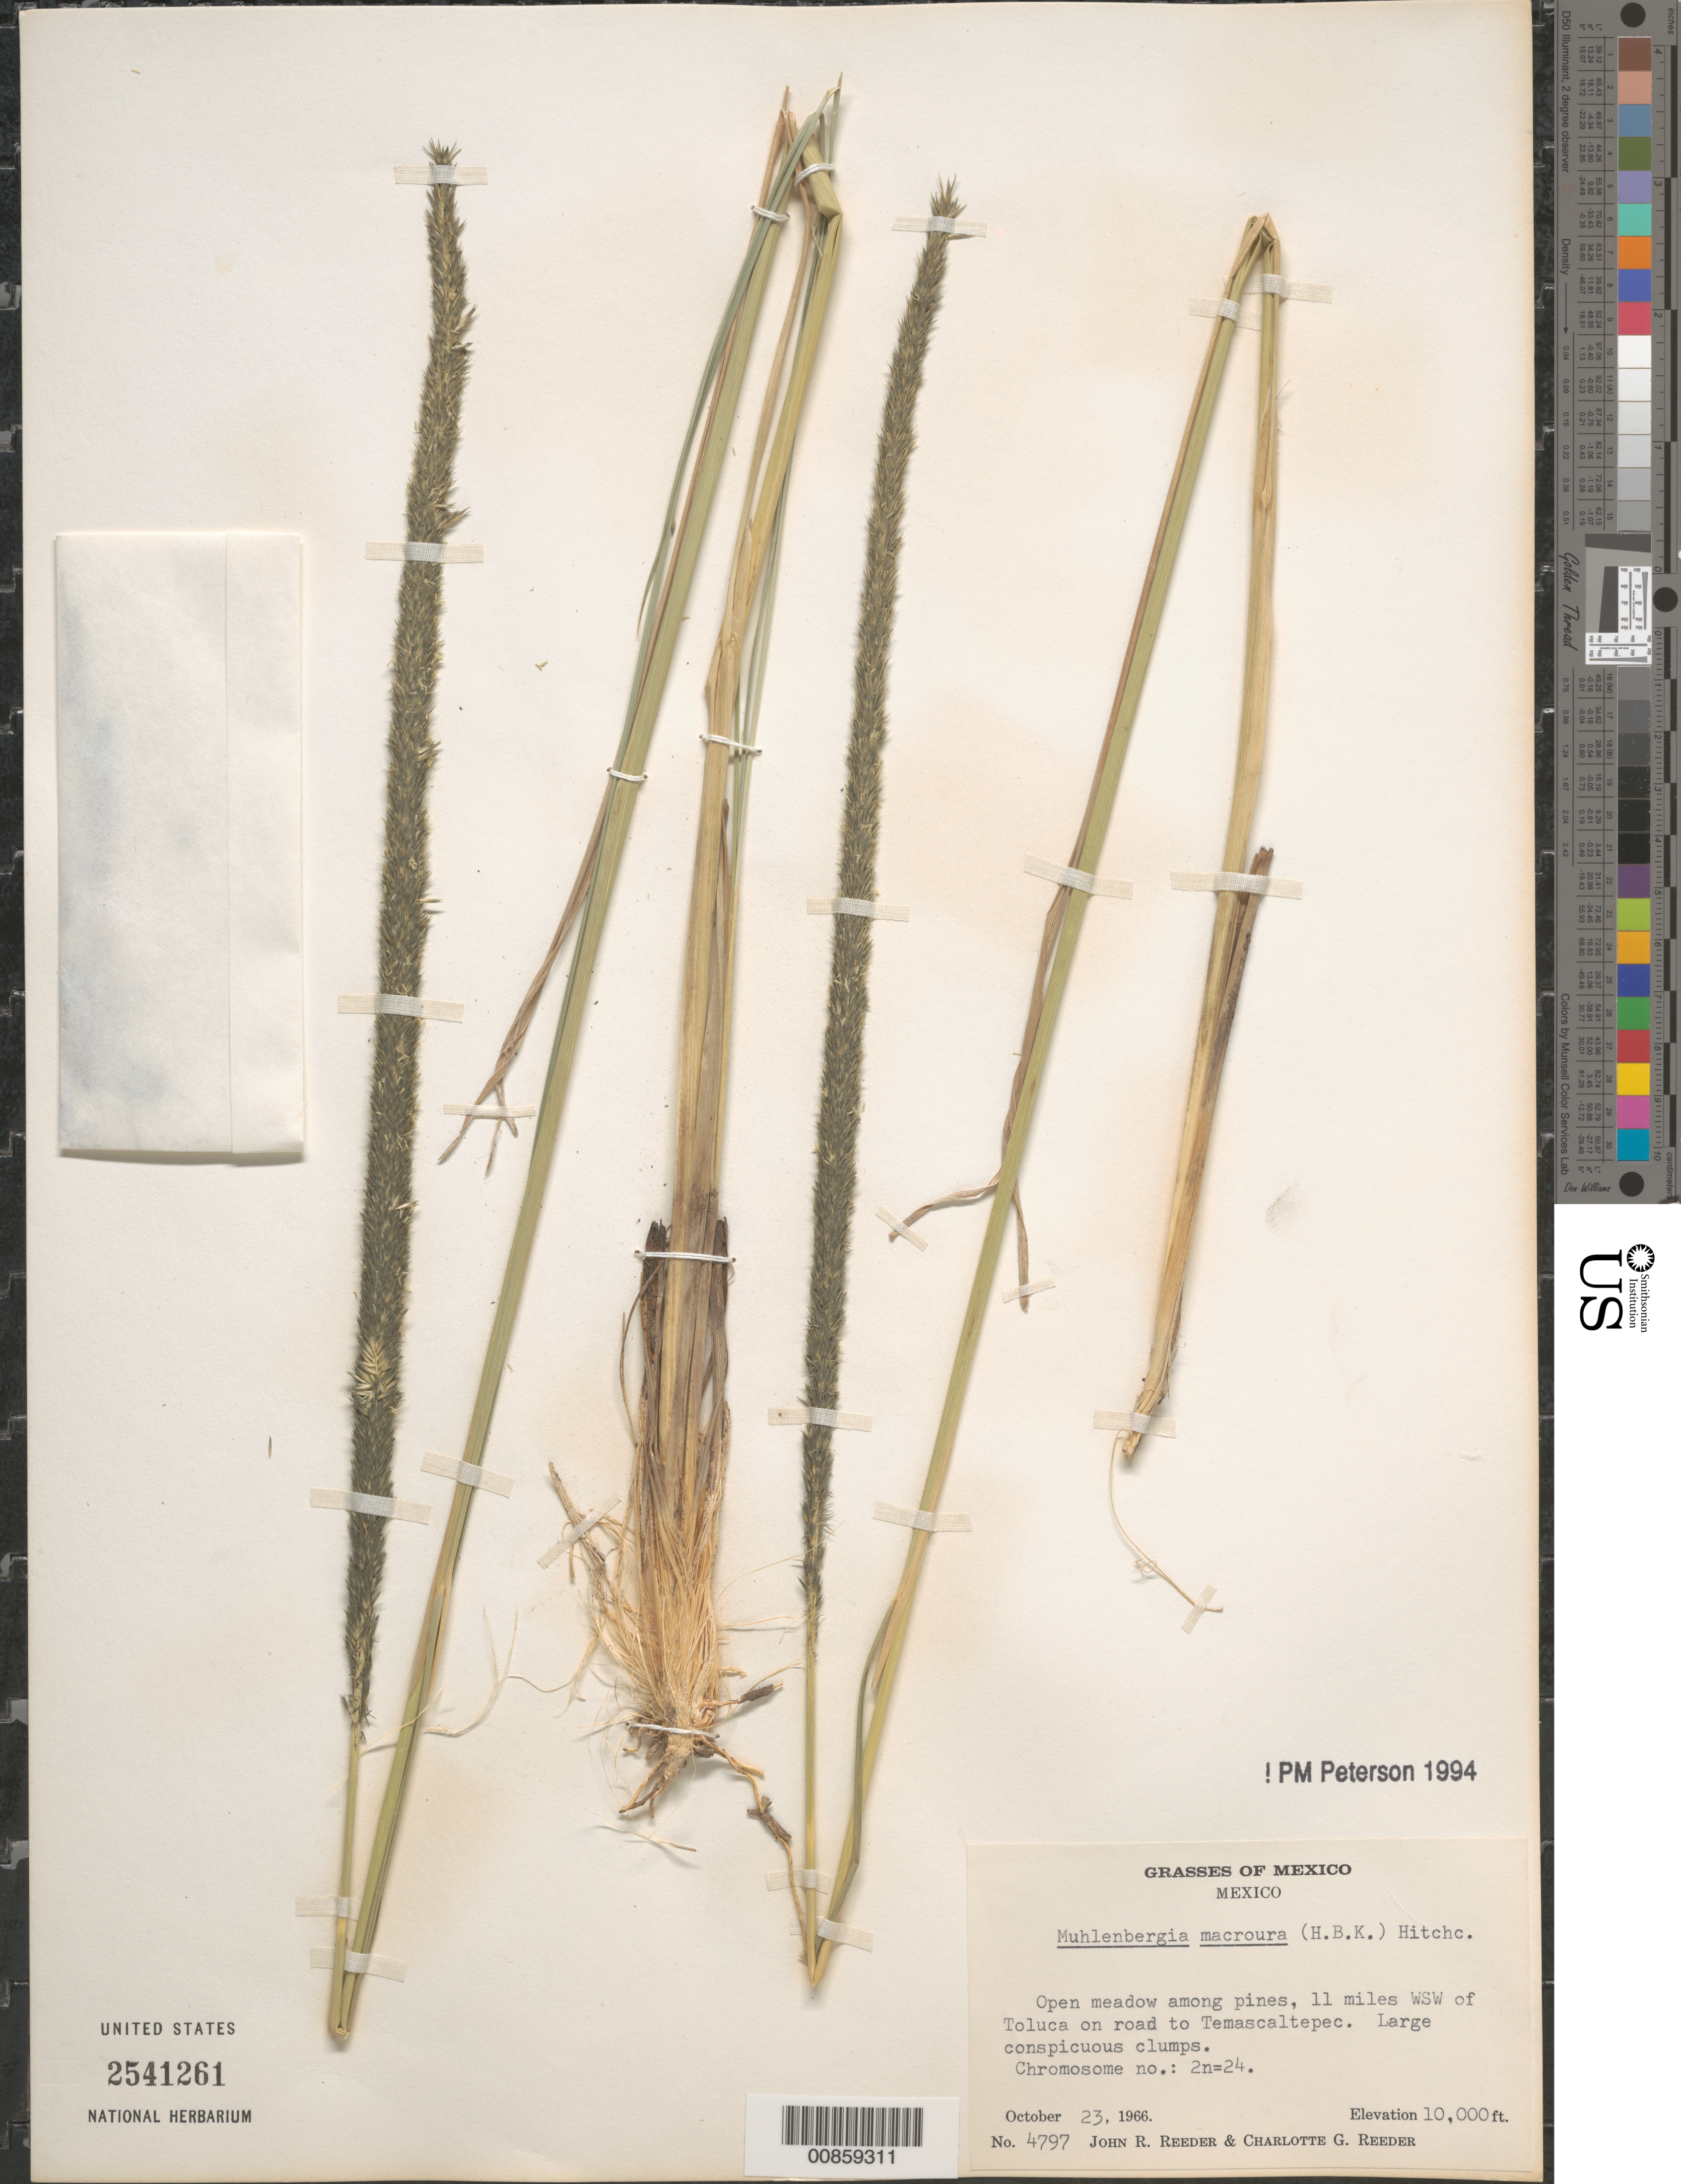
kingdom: Plantae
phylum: Tracheophyta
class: Liliopsida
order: Poales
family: Poaceae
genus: Muhlenbergia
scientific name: Muhlenbergia macroura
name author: (Kunth) Hitchc.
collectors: C. G. Reeder & J. R. Reeder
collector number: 4797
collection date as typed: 23 Oct 1966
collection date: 1966-10-23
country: Mexico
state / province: México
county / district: Toluca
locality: Roadsid 11 mi W of on road Toluca-Temascaltepec, mpio. Toluca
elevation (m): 2300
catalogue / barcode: US 2541261